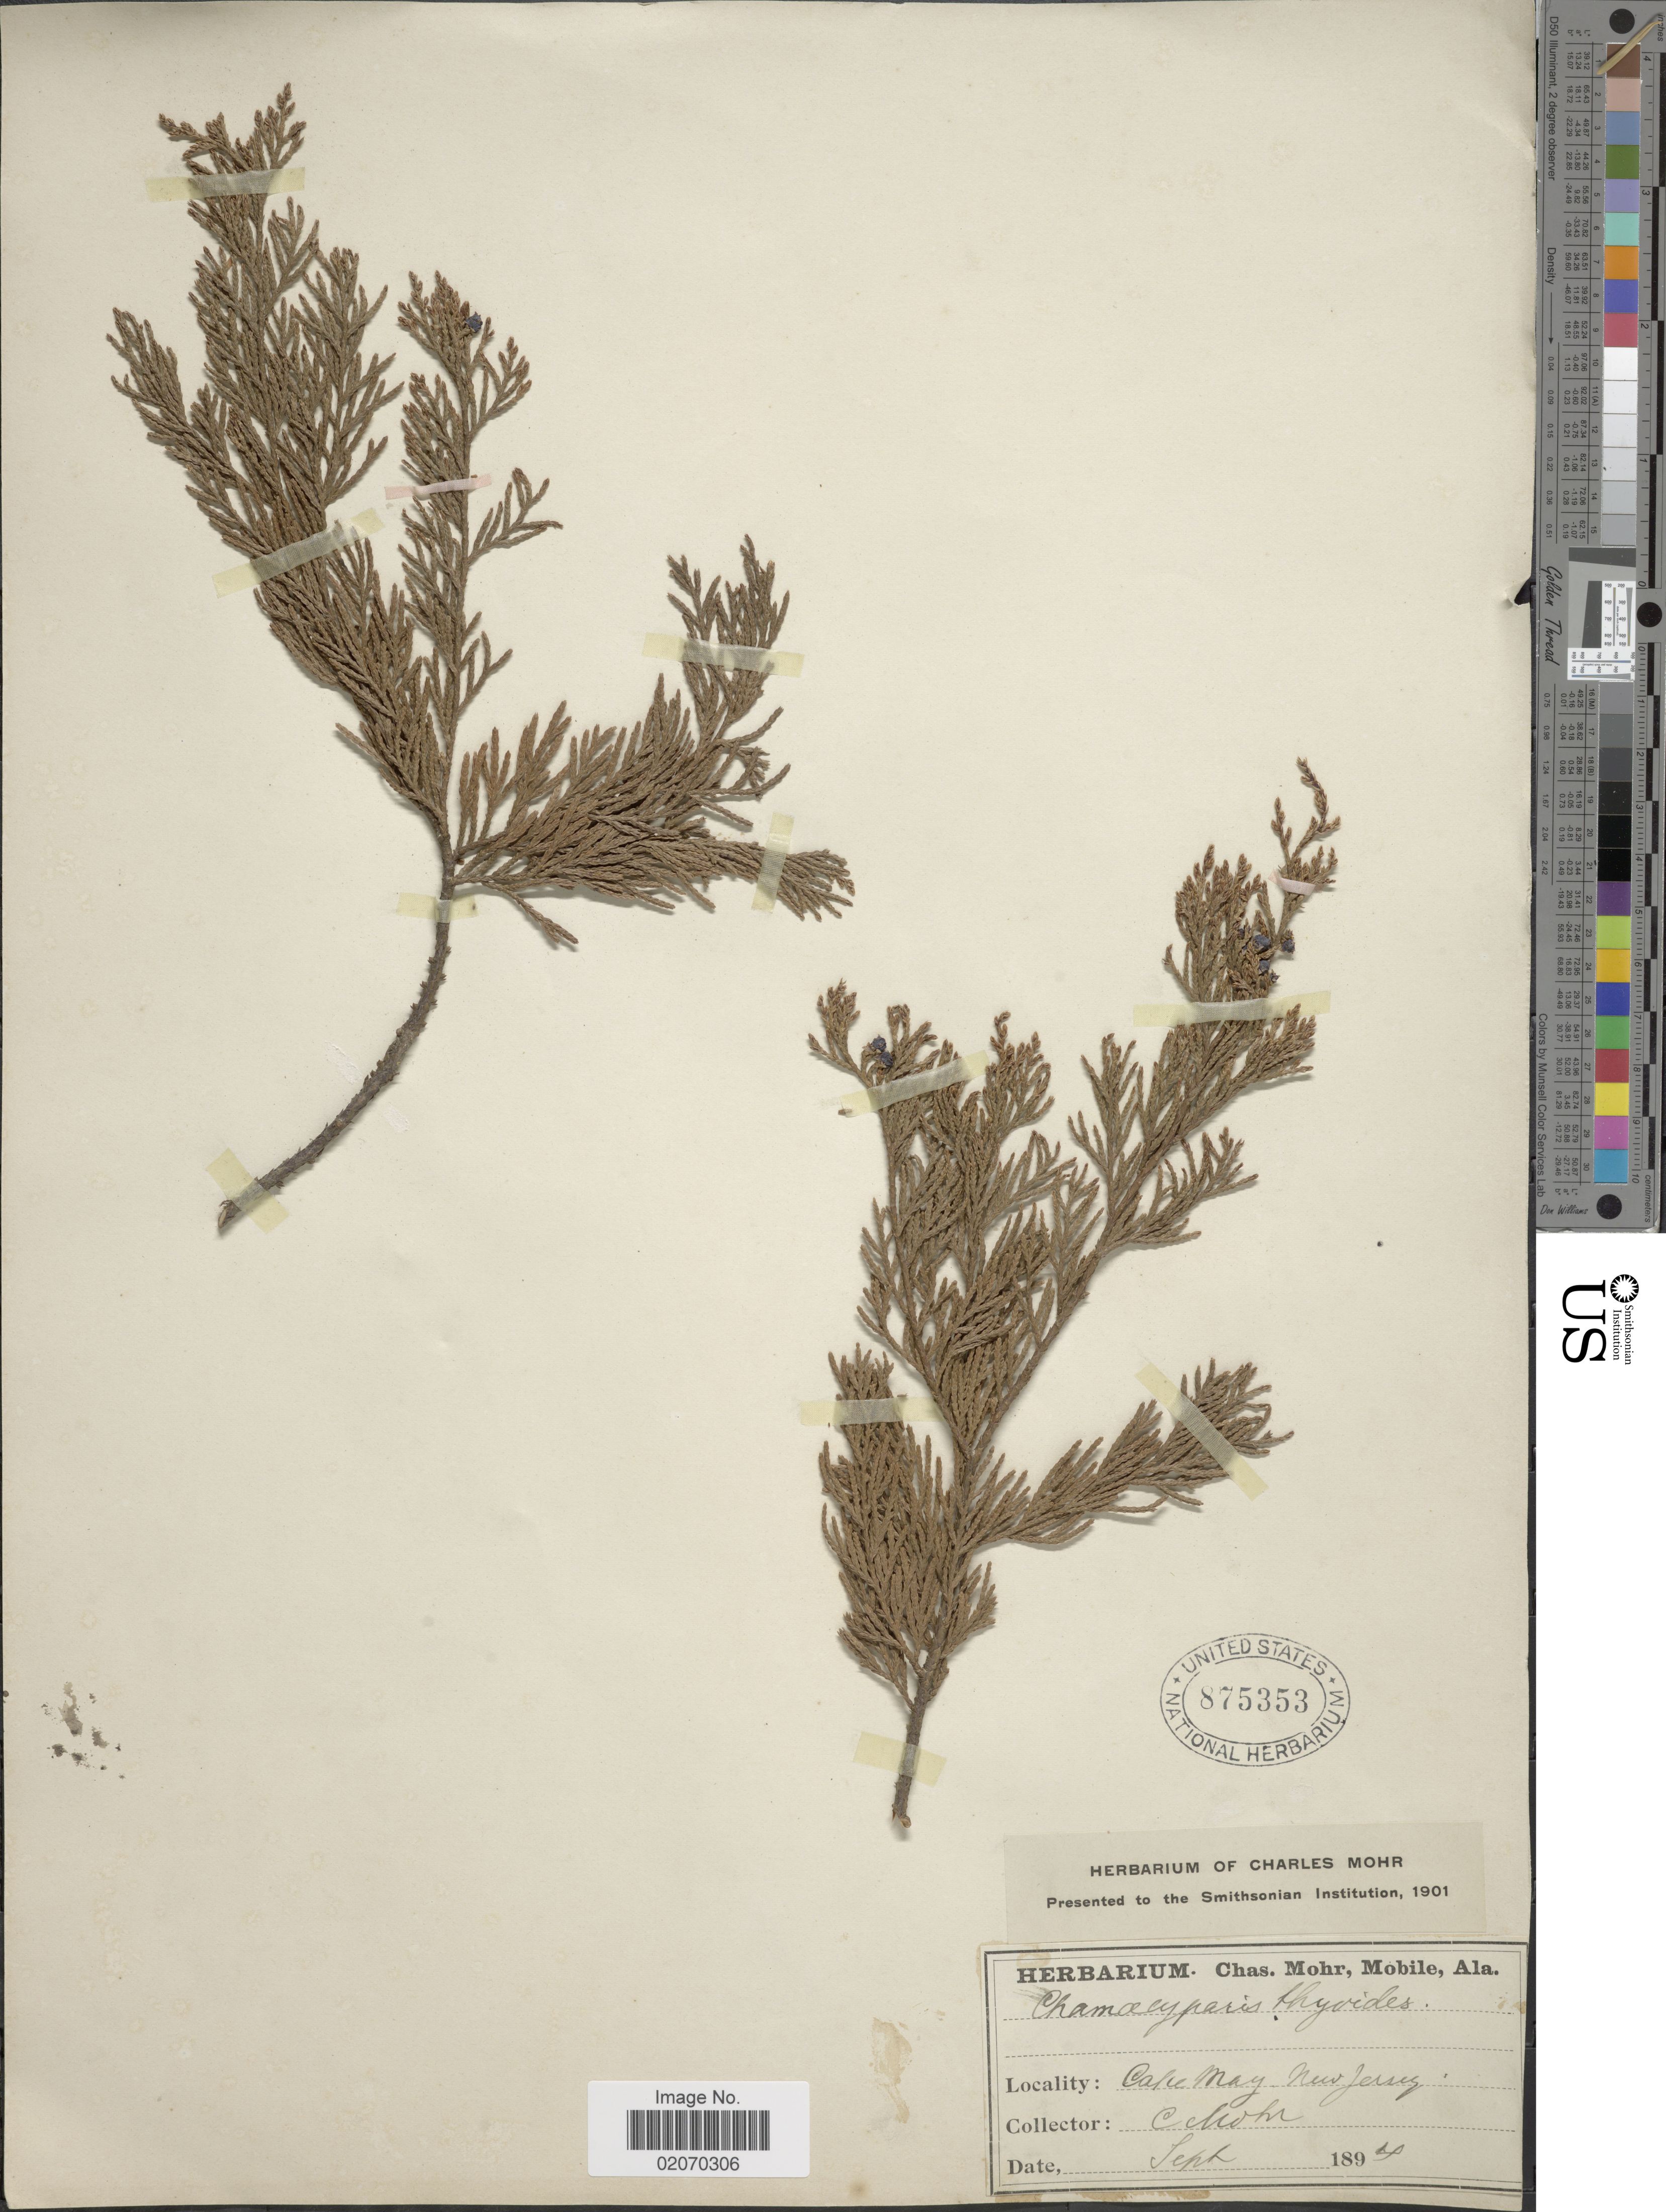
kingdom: Plantae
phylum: Tracheophyta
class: Pinopsida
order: Pinales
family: Cupressaceae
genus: Chamaecyparis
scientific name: Chamaecyparis thyoides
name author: (L.) Britton, Stearns & Poggenb.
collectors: C. T. Mohr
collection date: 1894-09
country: United States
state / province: New Jersey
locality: Cape May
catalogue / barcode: US 875353